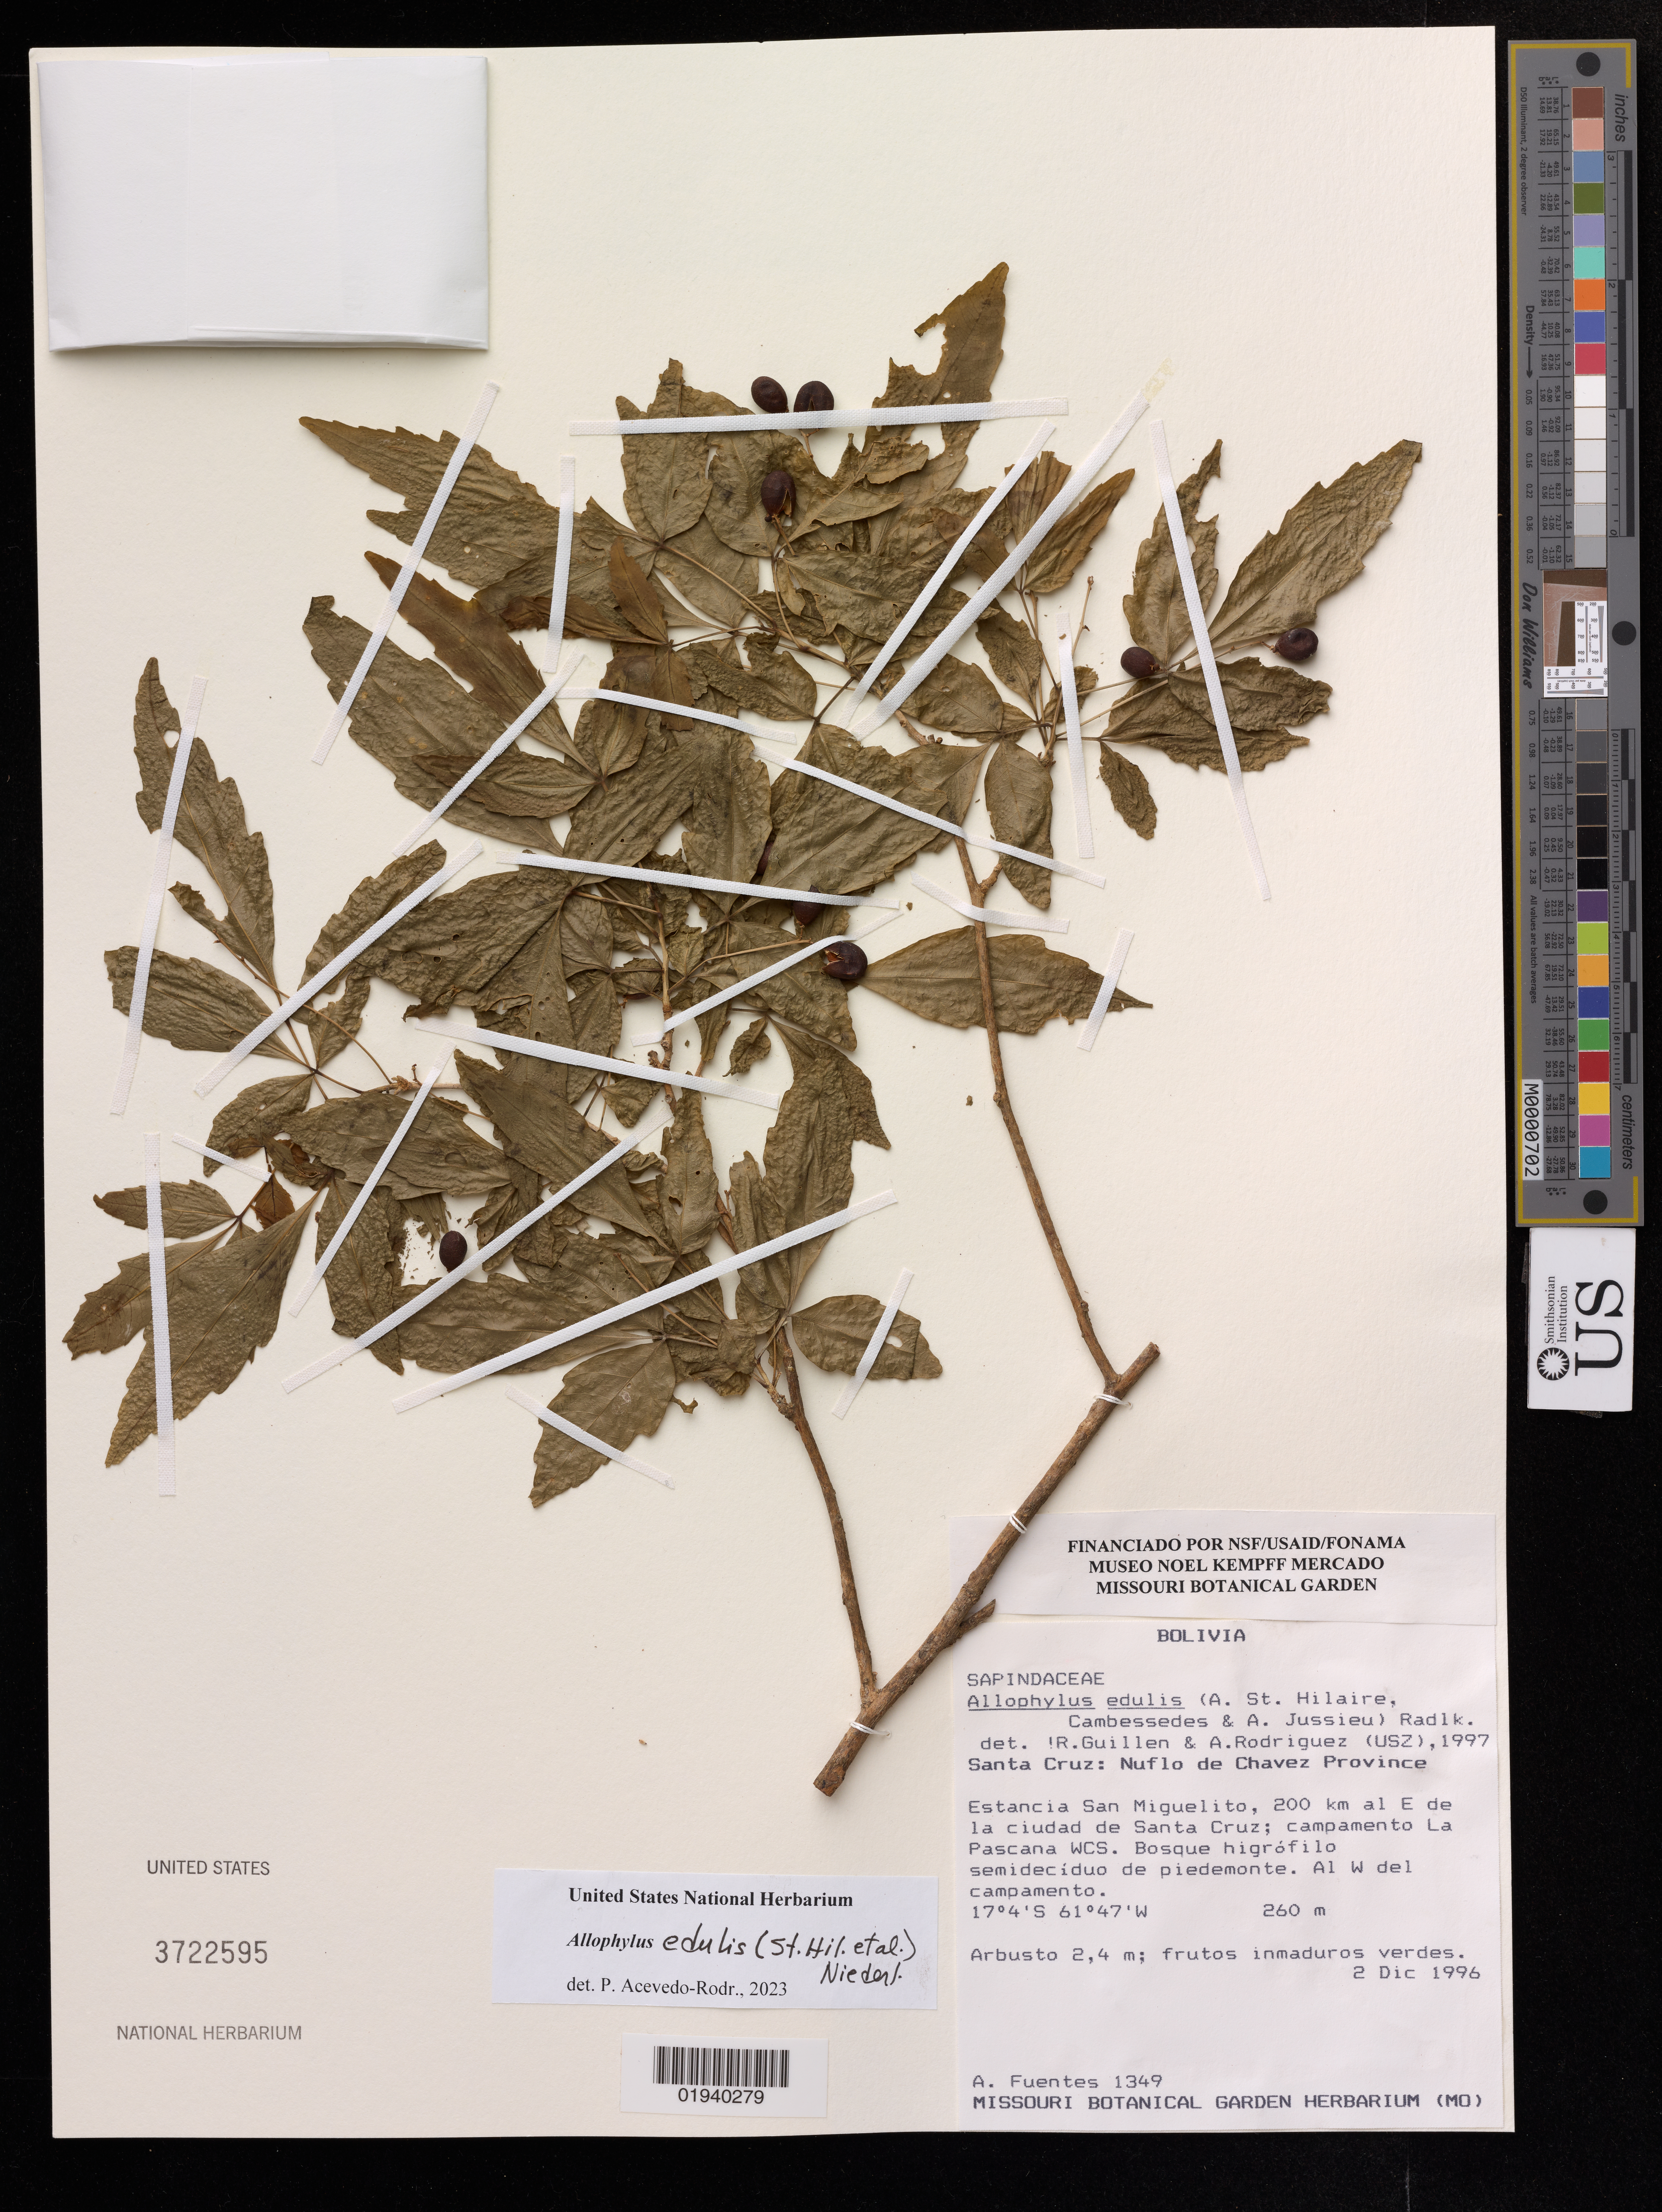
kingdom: Plantae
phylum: Tracheophyta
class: Magnoliopsida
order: Sapindales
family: Sapindaceae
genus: Allophylus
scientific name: Allophylus edulis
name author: (A. St.-Hil. et al.) Hieron. ex Niederl.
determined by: Acevedo-Rodriguez, P., (US), Smithsonian Institution - National Museum of Natural History (UNITED STATES)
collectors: A. F. Fuentes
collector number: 1349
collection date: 1996-12-02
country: Bolivia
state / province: Santa Cruz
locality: Nuflo de Chavez Province. Estancia San Miguelito, 200 km al E de la ciudad de Santa Cruz; campamento La Pascana ECS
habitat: Bosque higrófilo semidecíduo de piedemonte, al W del campamento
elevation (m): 260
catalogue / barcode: US 3722595